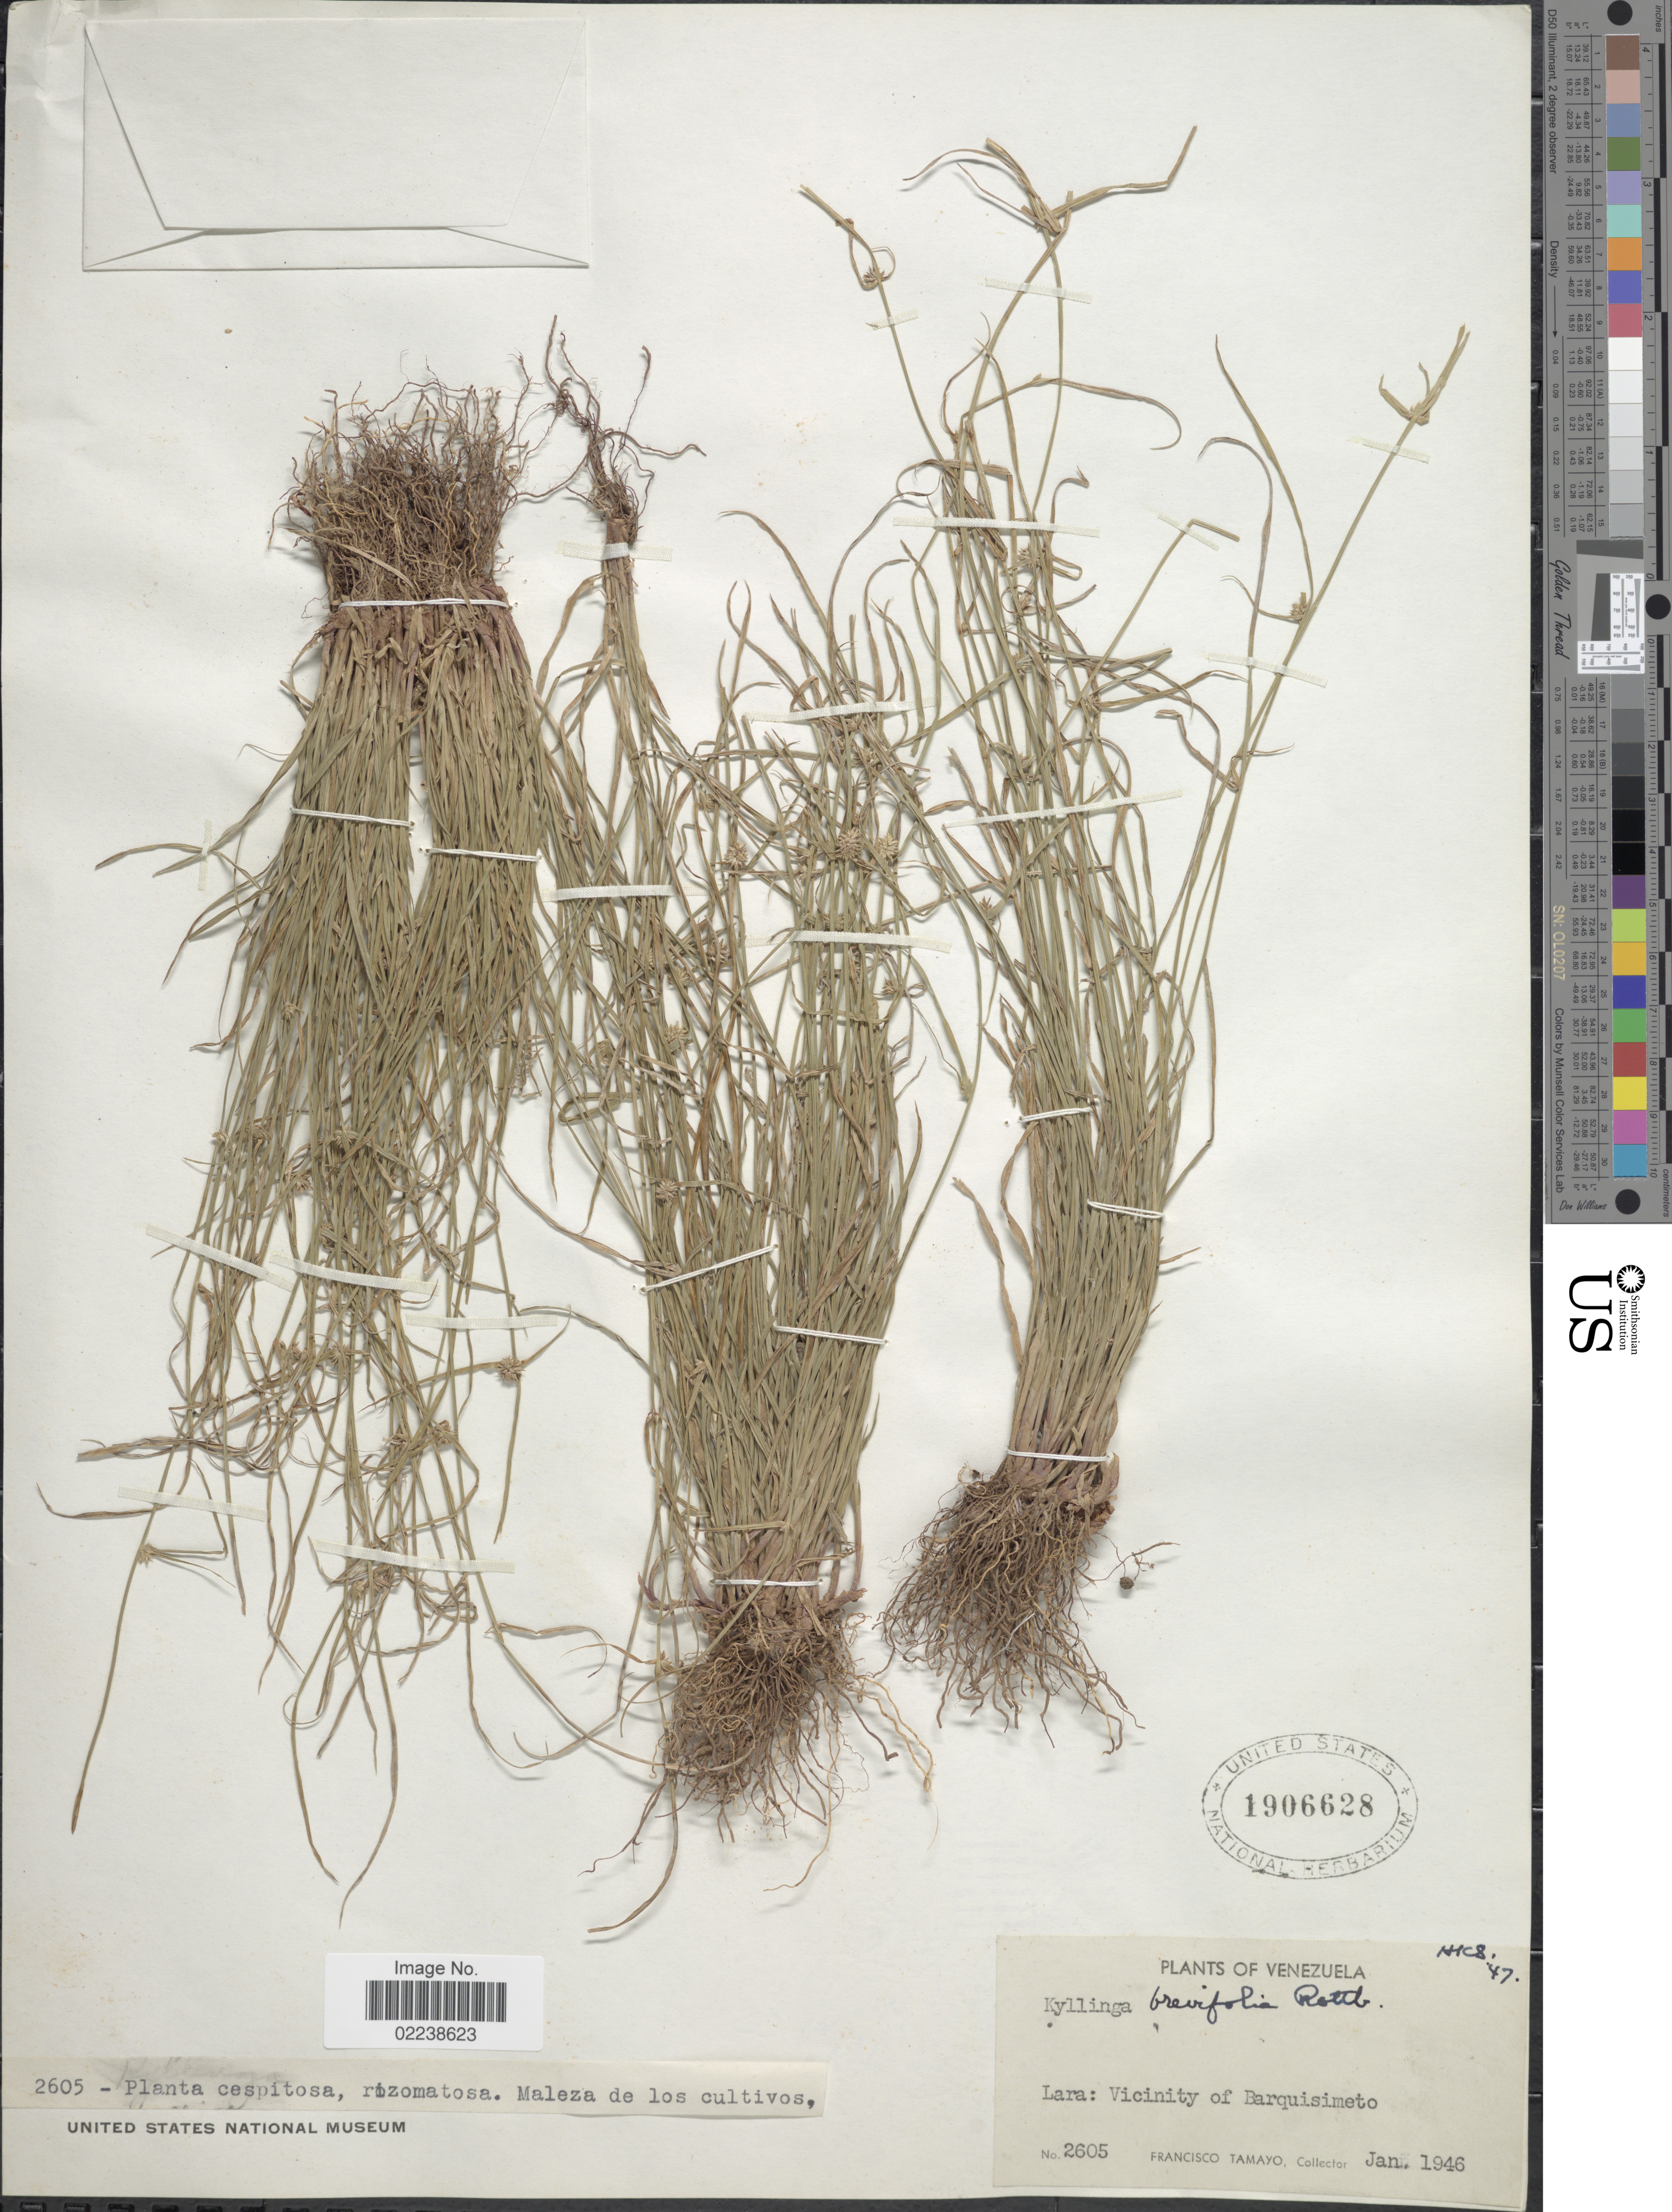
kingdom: Plantae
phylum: Tracheophyta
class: Liliopsida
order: Poales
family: Cyperaceae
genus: Cyperus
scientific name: Cyperus brevifolius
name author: (Rottb.) Hassk.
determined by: Strong, M. T., (US), Smithsonian Institution - National Museum of Natural History (UNITED STATES)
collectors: F. Tamayo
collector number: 2605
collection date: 1946-01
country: Venezuela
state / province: Lara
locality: Vicinity of Barquisimeto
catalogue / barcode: US 1906628